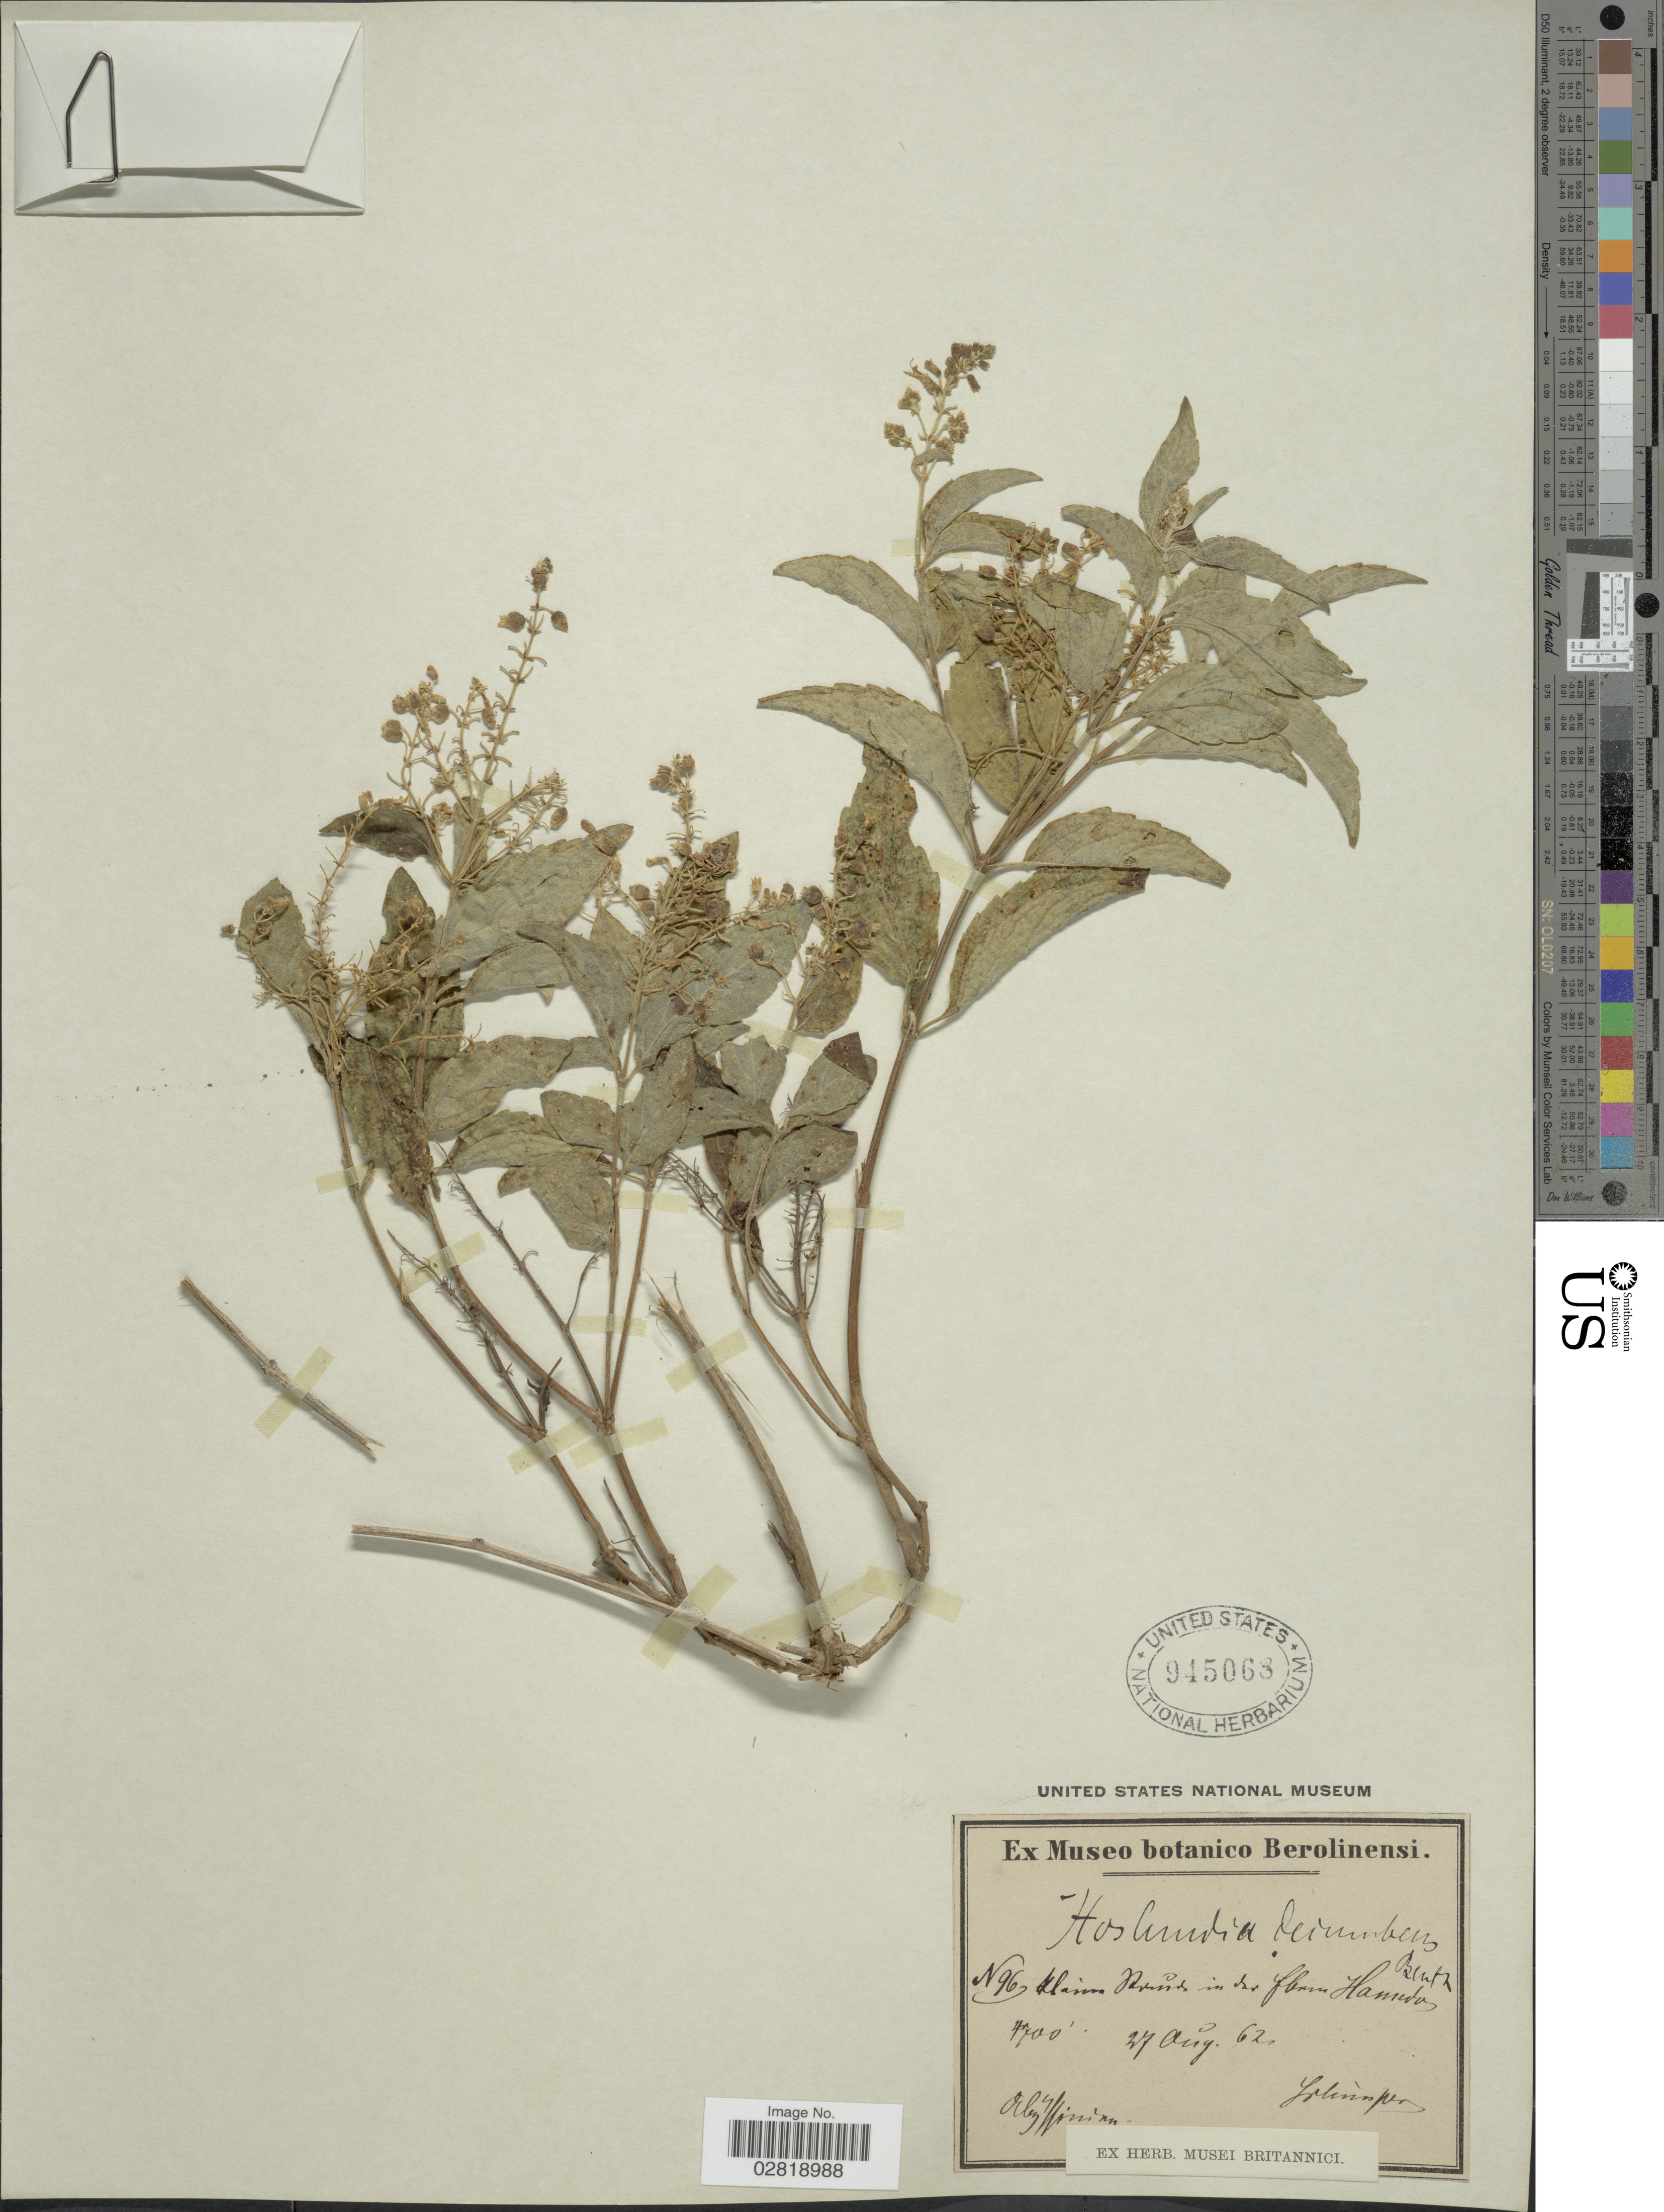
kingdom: Plantae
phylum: Tracheophyta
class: Magnoliopsida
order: Lamiales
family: Lamiaceae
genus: Hoslundia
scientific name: Hoslundia decumbens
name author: Benth.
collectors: -. Schimper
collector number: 96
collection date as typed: Transcribed d/m/y: 27/8/62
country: Eritrea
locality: Klaim Ruros in der flexin Hamedo. Abyssinien.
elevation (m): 1433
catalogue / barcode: US 945063